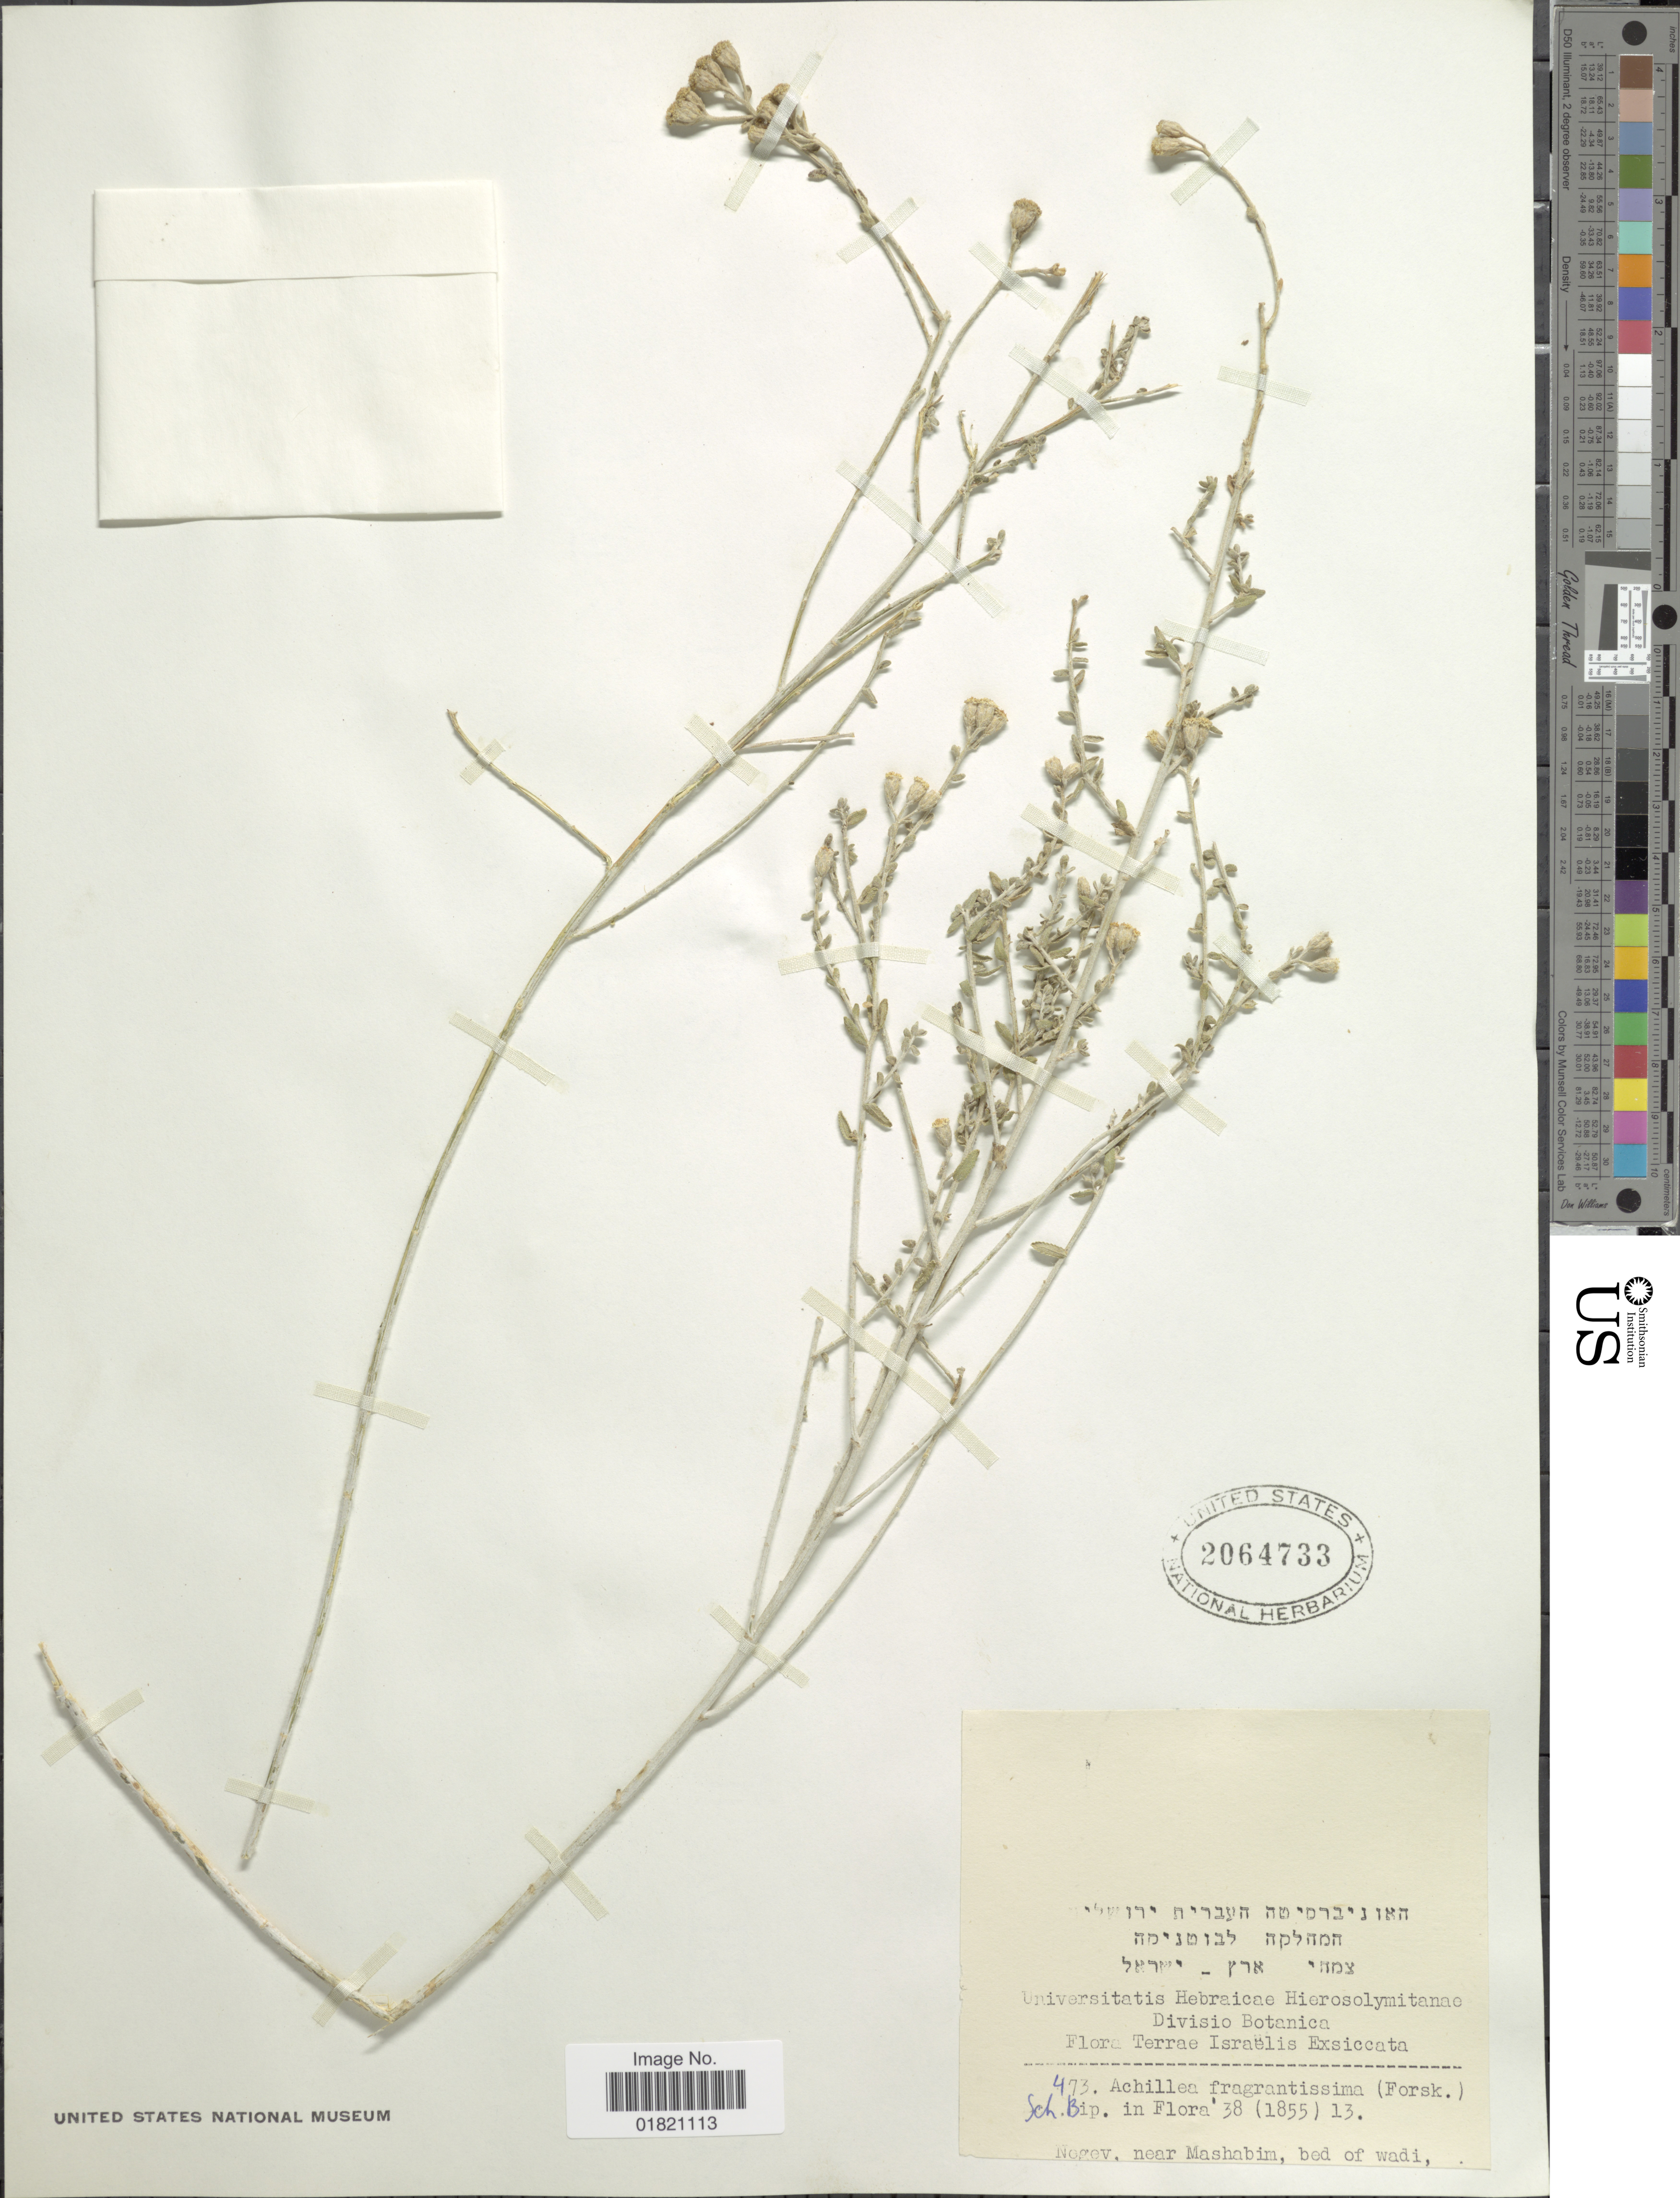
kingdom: Plantae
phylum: Tracheophyta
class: Magnoliopsida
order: Asterales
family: Asteraceae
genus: Achillea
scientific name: Achillea fragrantissima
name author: (Forssk.) Sch. Bip.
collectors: Herbarium Universitatis Hebraicae Hierosolymitanae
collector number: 473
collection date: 1855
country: Israel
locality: Terrae Israëlis Exsiccata. Negev, near Mashabim, bed of wadi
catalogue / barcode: US 2064733